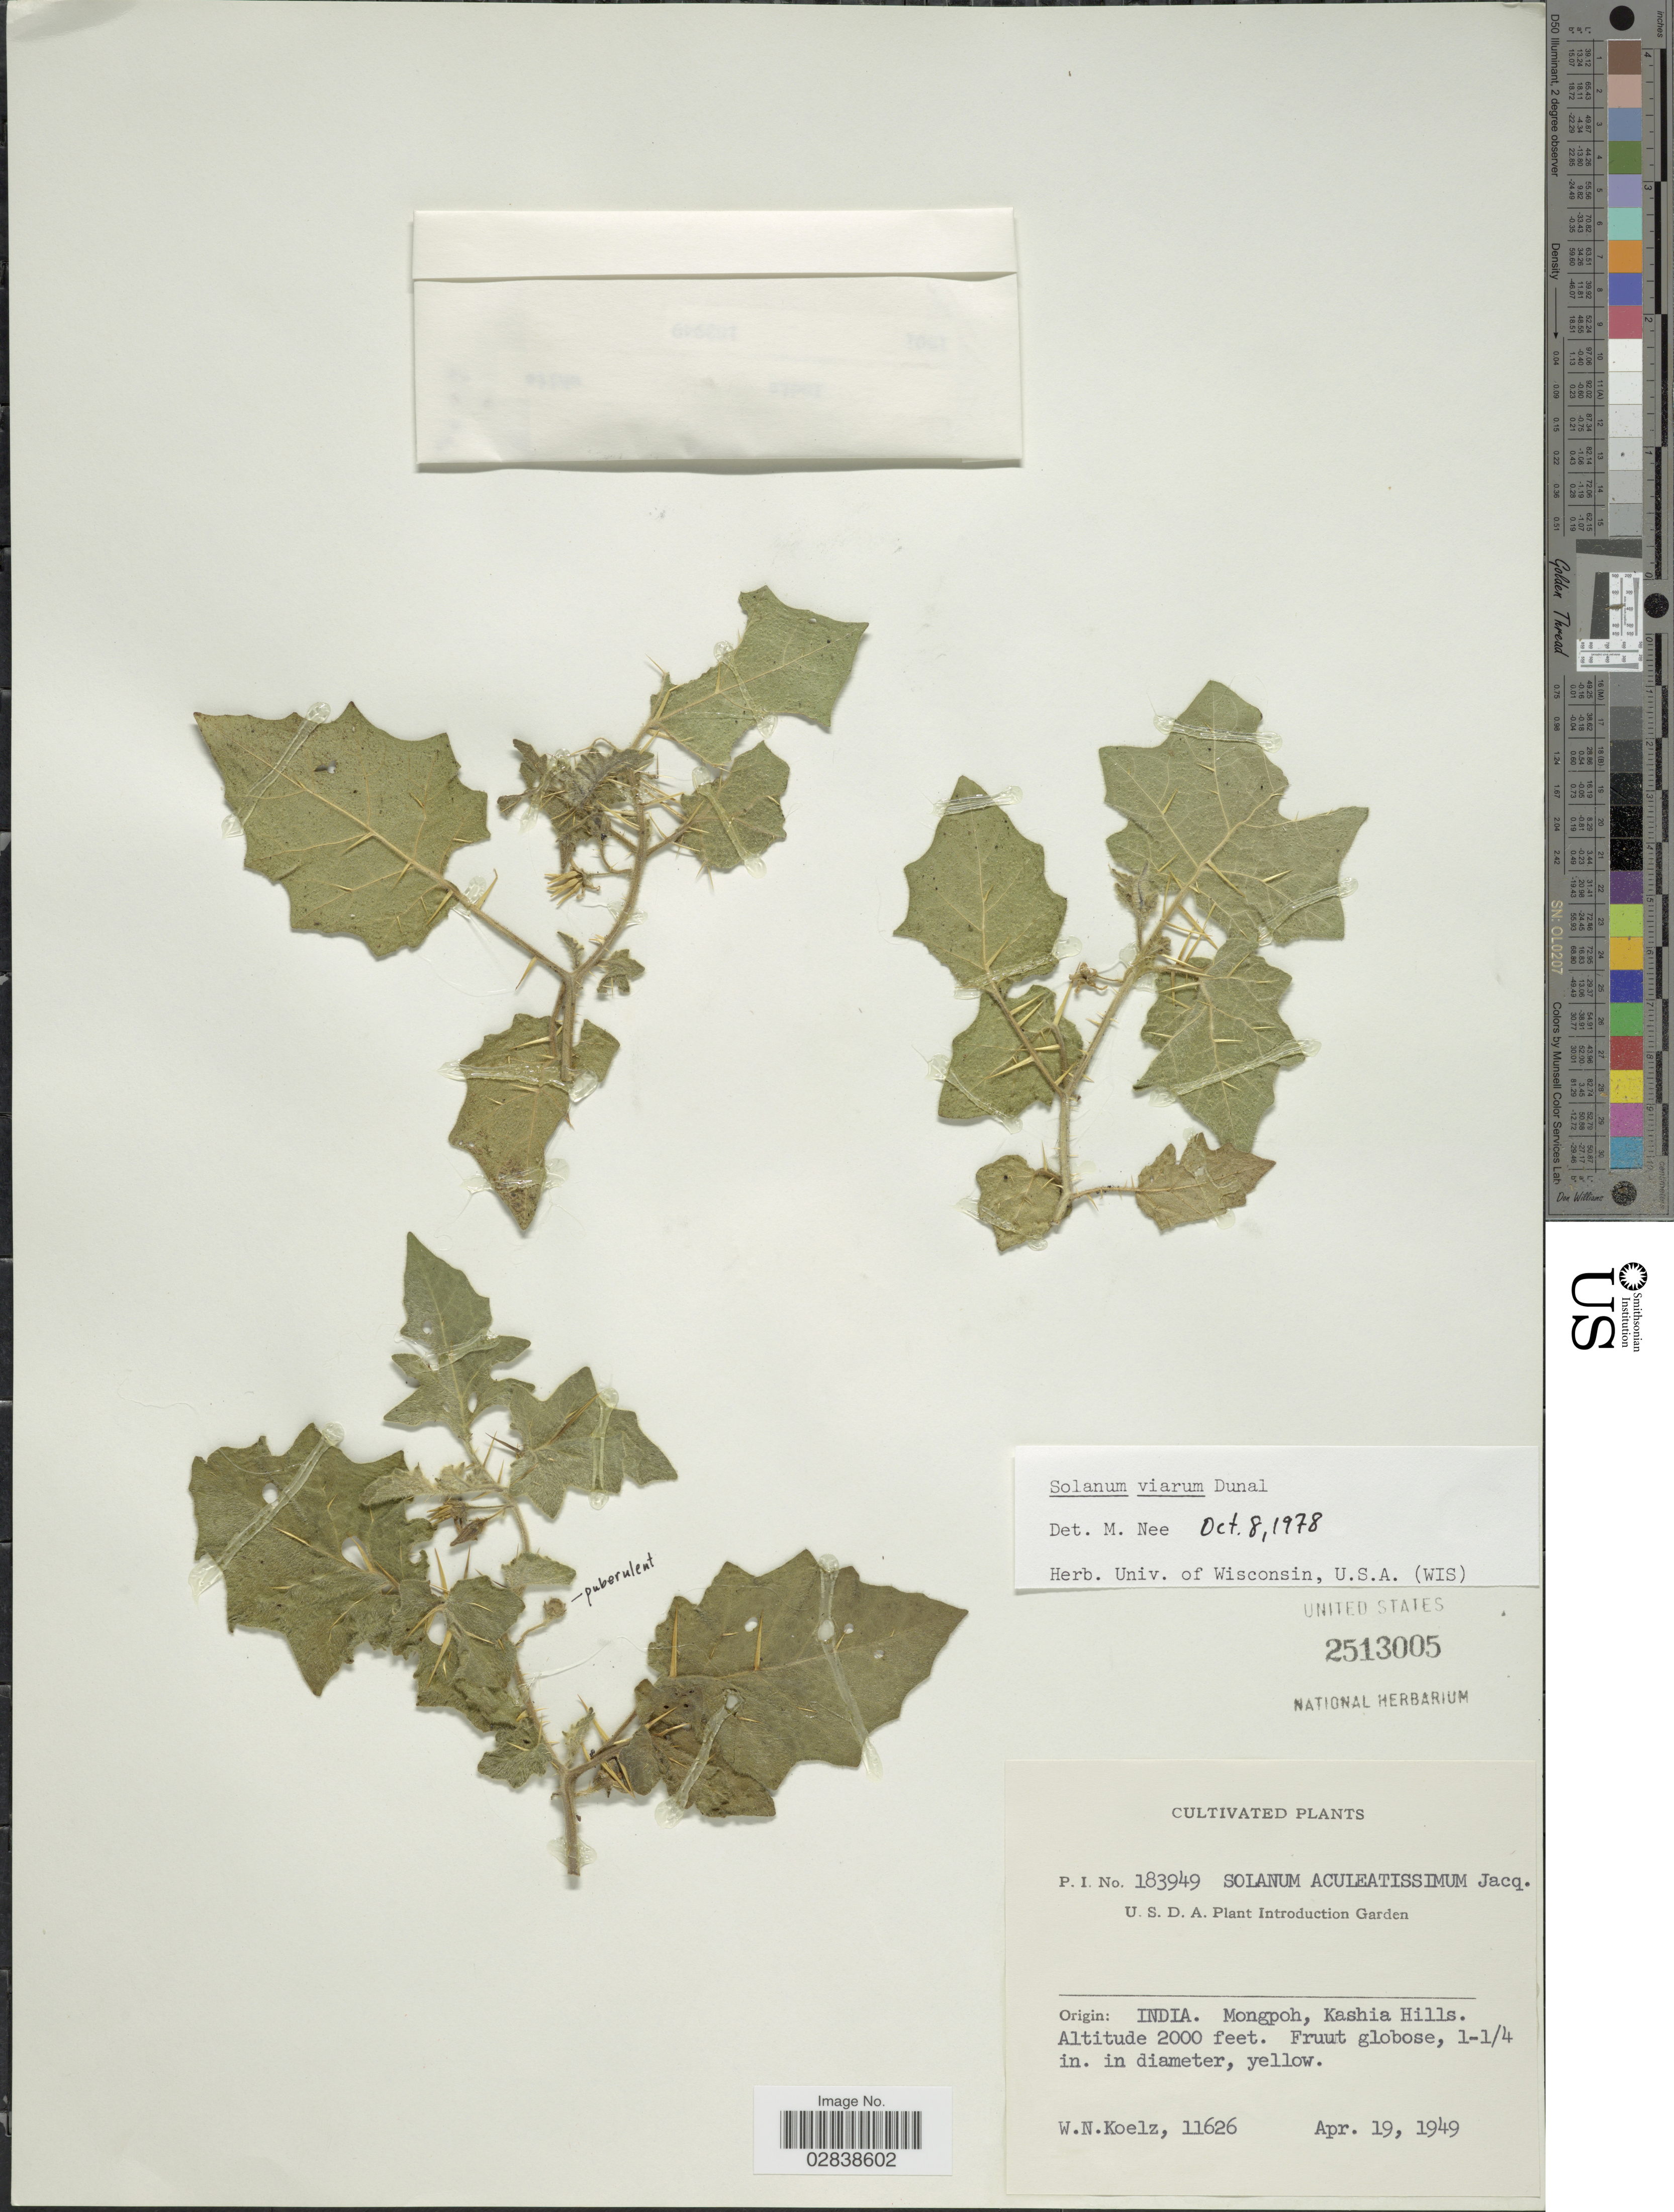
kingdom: Plantae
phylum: Tracheophyta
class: Magnoliopsida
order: Solanales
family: Solanaceae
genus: Solanum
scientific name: Solanum viarum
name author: Dunal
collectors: W. N. Koelz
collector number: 11626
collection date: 1949-04-19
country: United States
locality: U.S.D.A. Plant introduction Garden. Origin: India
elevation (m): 610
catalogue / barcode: US 2513005